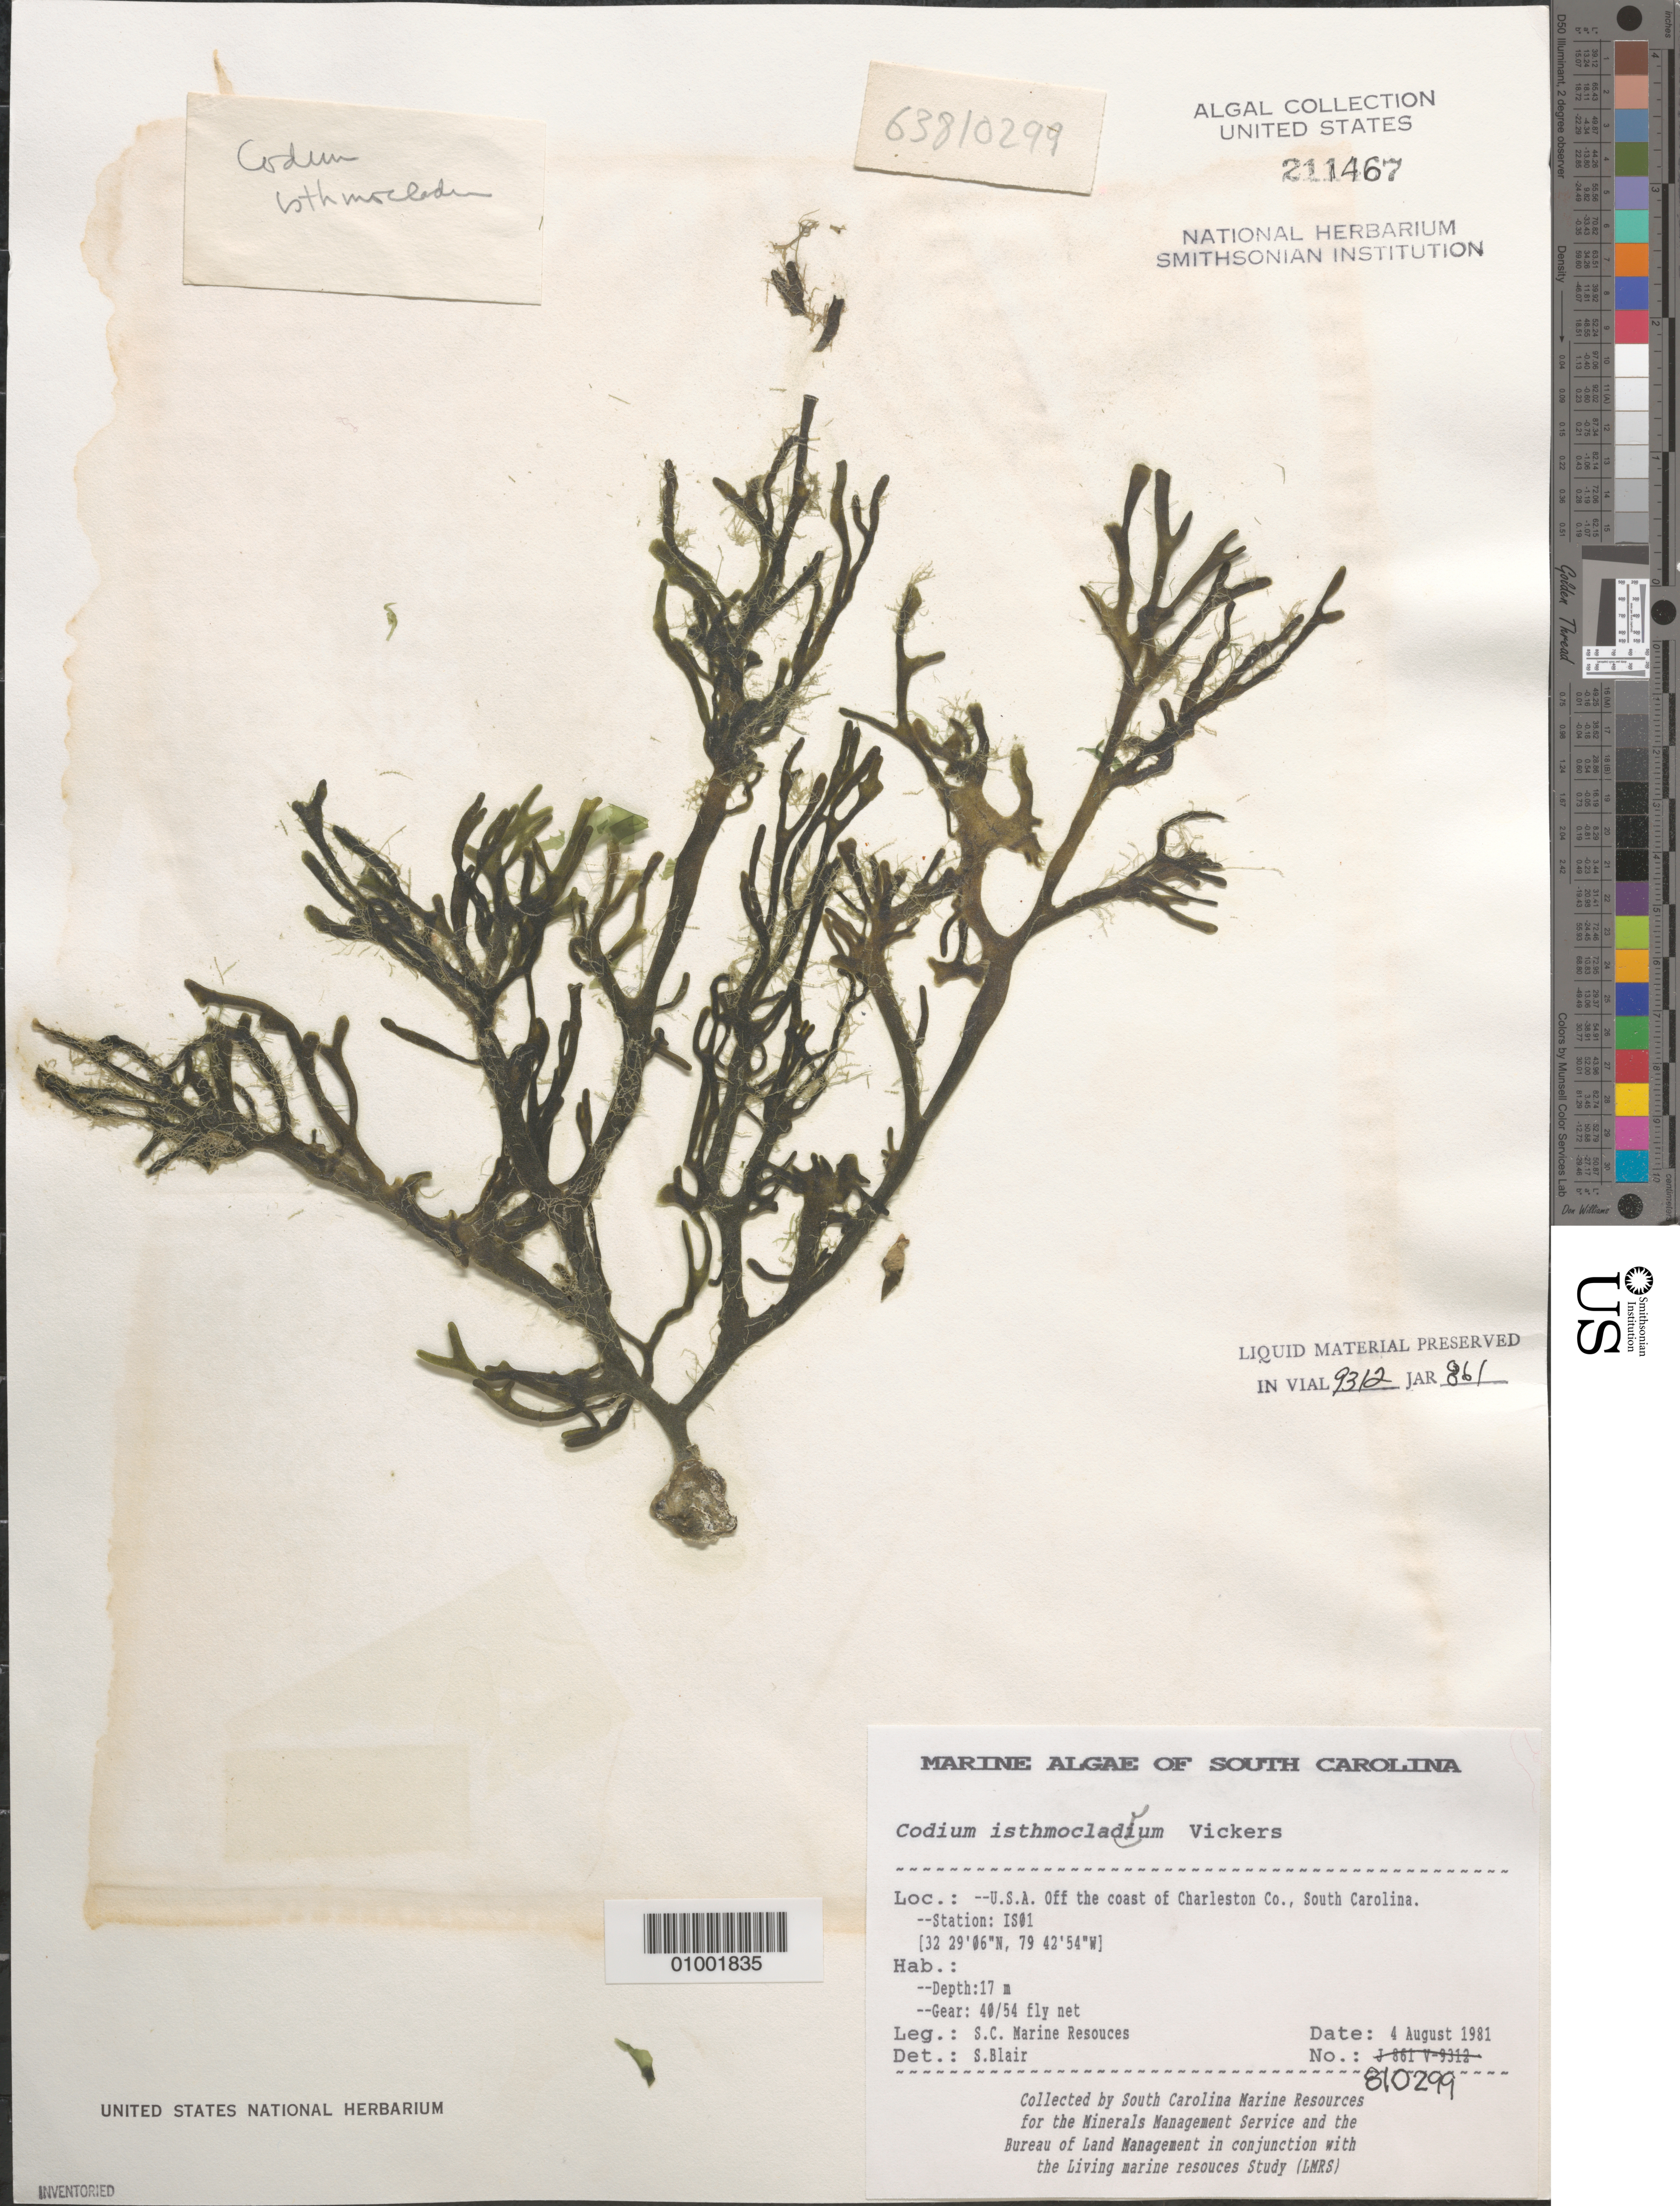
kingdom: Plantae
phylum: Chlorophyta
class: Ulvophyceae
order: Bryopsidales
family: Codiaceae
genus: Codium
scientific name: Codium isthmocladum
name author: Vickers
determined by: Blair, S. M.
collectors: South Carolina Marine Resources for BLM/MMS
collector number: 810299 (Station IS01)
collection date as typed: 04 Aug 1981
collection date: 1981-08-04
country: United States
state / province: South Carolina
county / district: Charleston County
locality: Off coast of Charleston County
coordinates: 32 29'06"N, 79 42'54"W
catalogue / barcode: US 211467